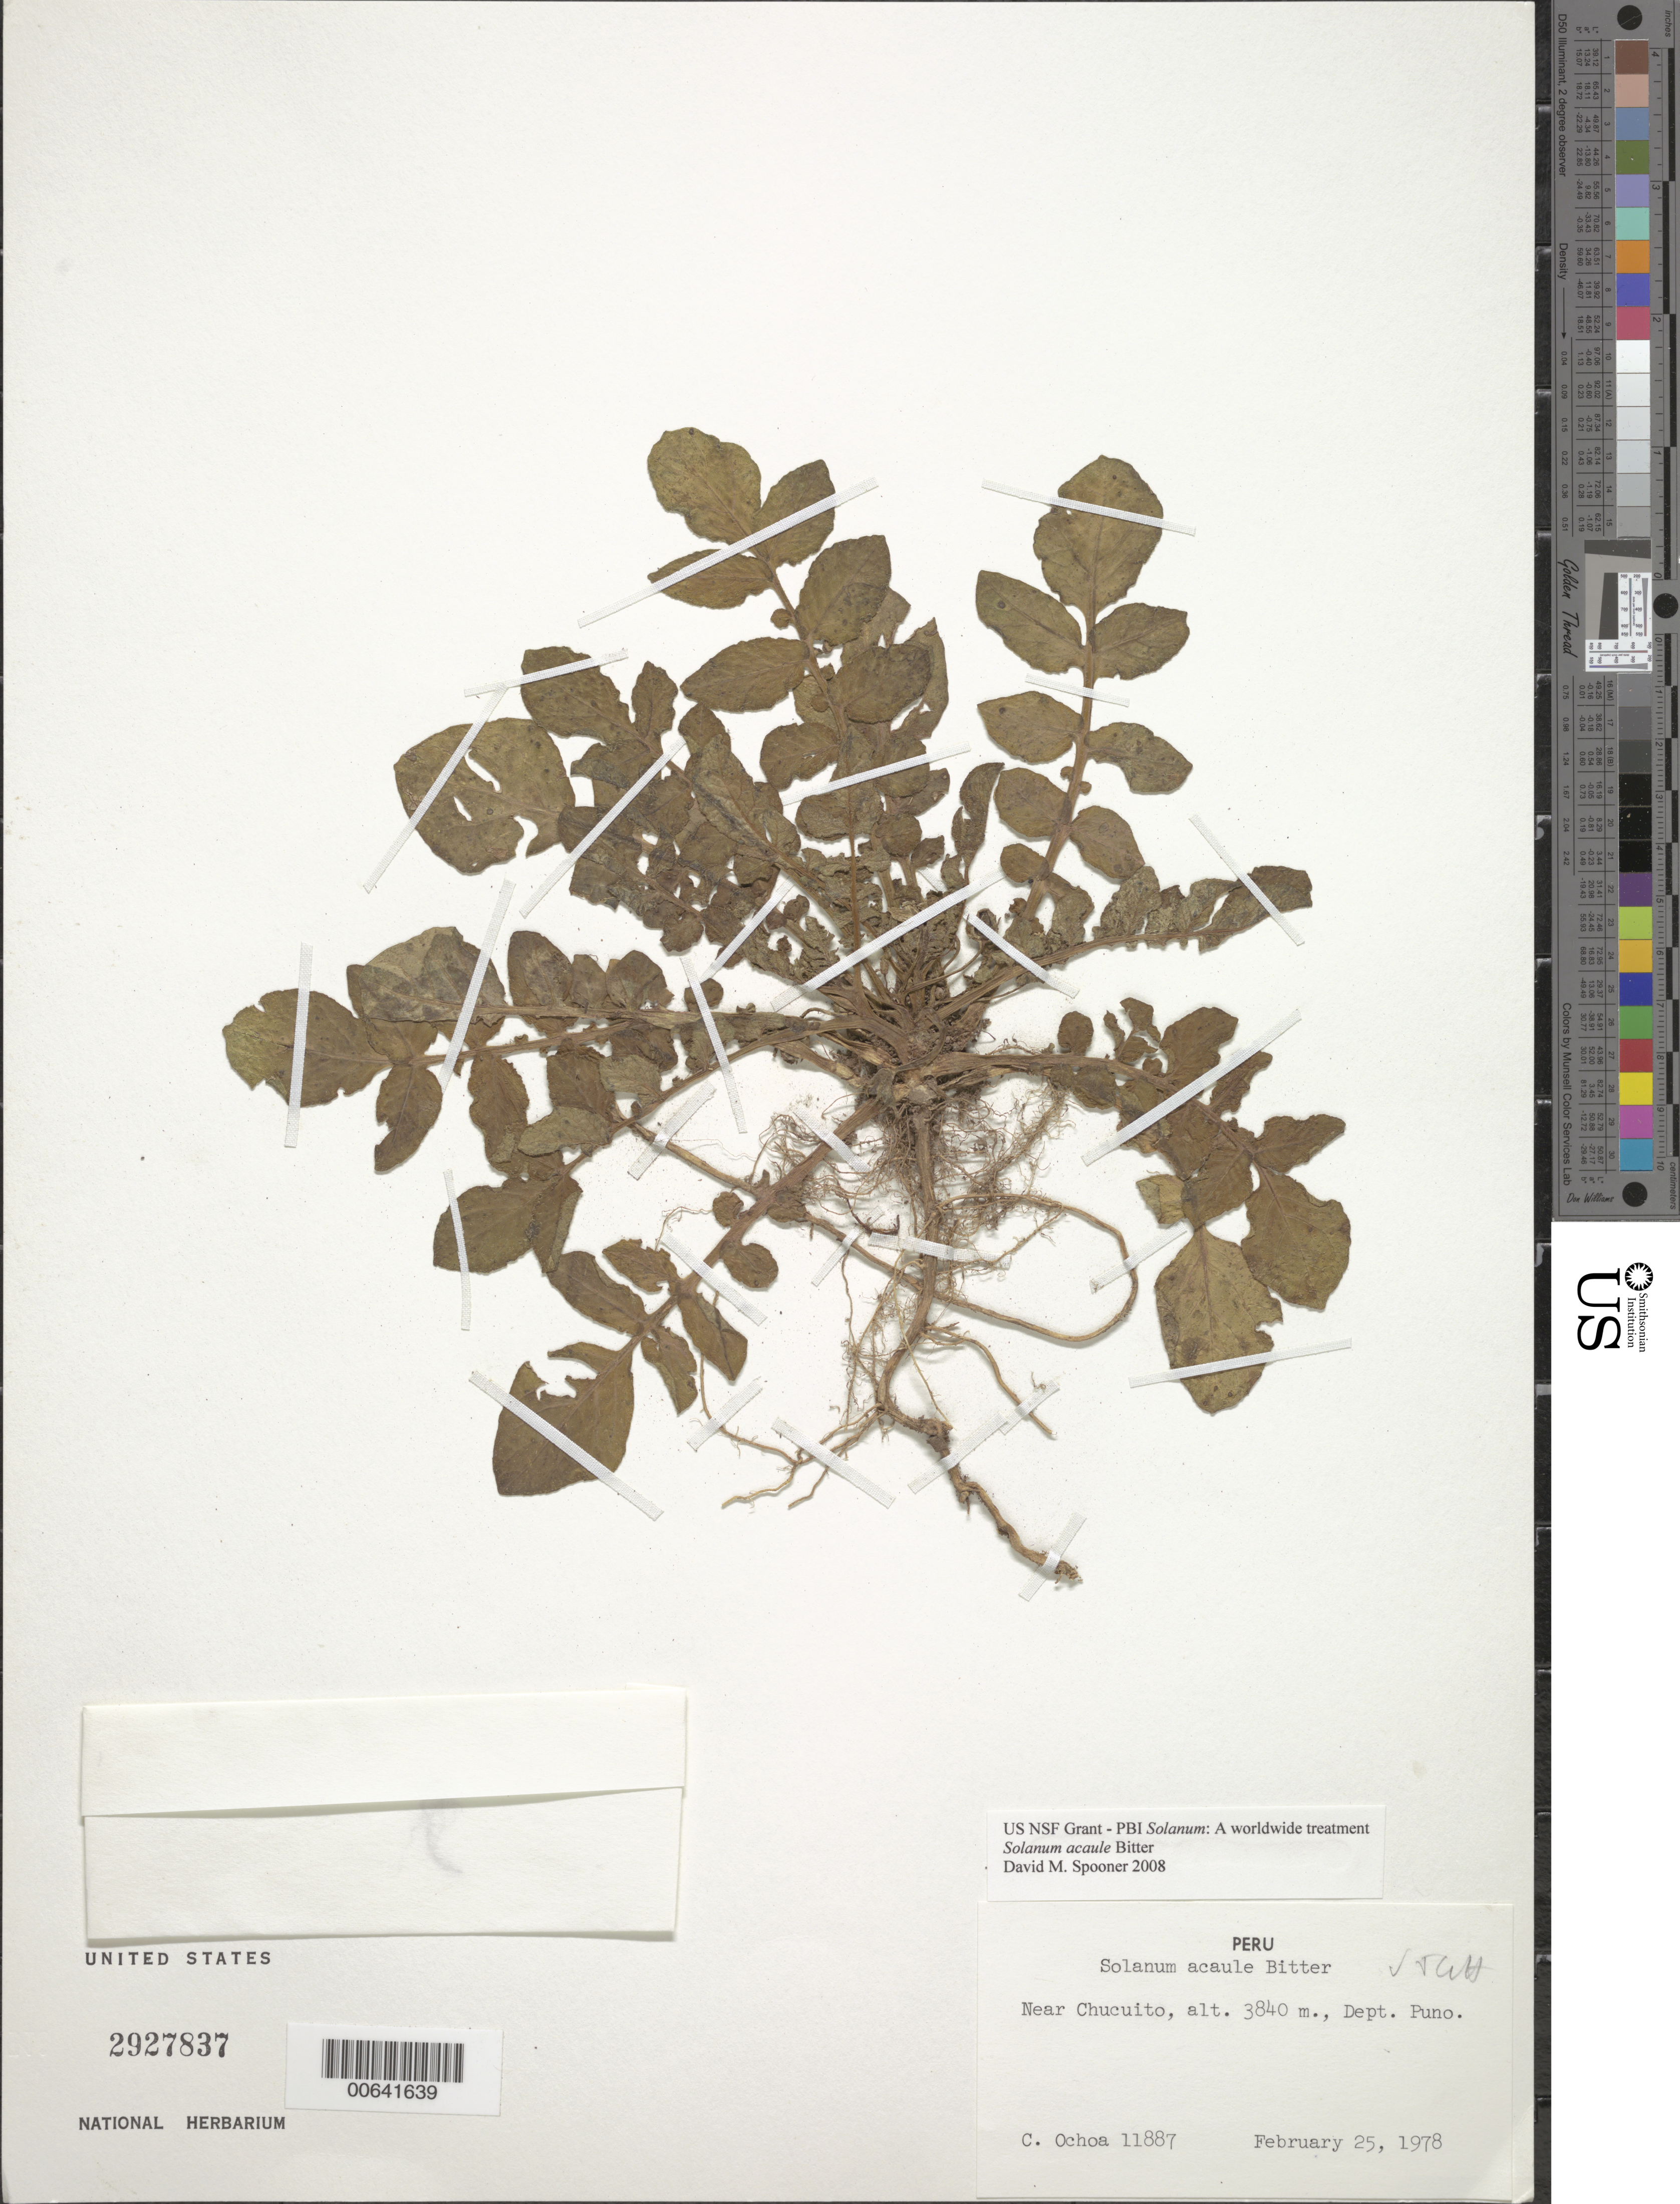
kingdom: Plantae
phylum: Tracheophyta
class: Magnoliopsida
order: Solanales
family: Solanaceae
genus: Solanum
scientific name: Solanum acaule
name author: Bitter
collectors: C. Ochoa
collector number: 11887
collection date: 1978-02-25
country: Peru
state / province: Puno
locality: Near Chucuito, Dept. Puno.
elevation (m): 3840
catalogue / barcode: US 2927837